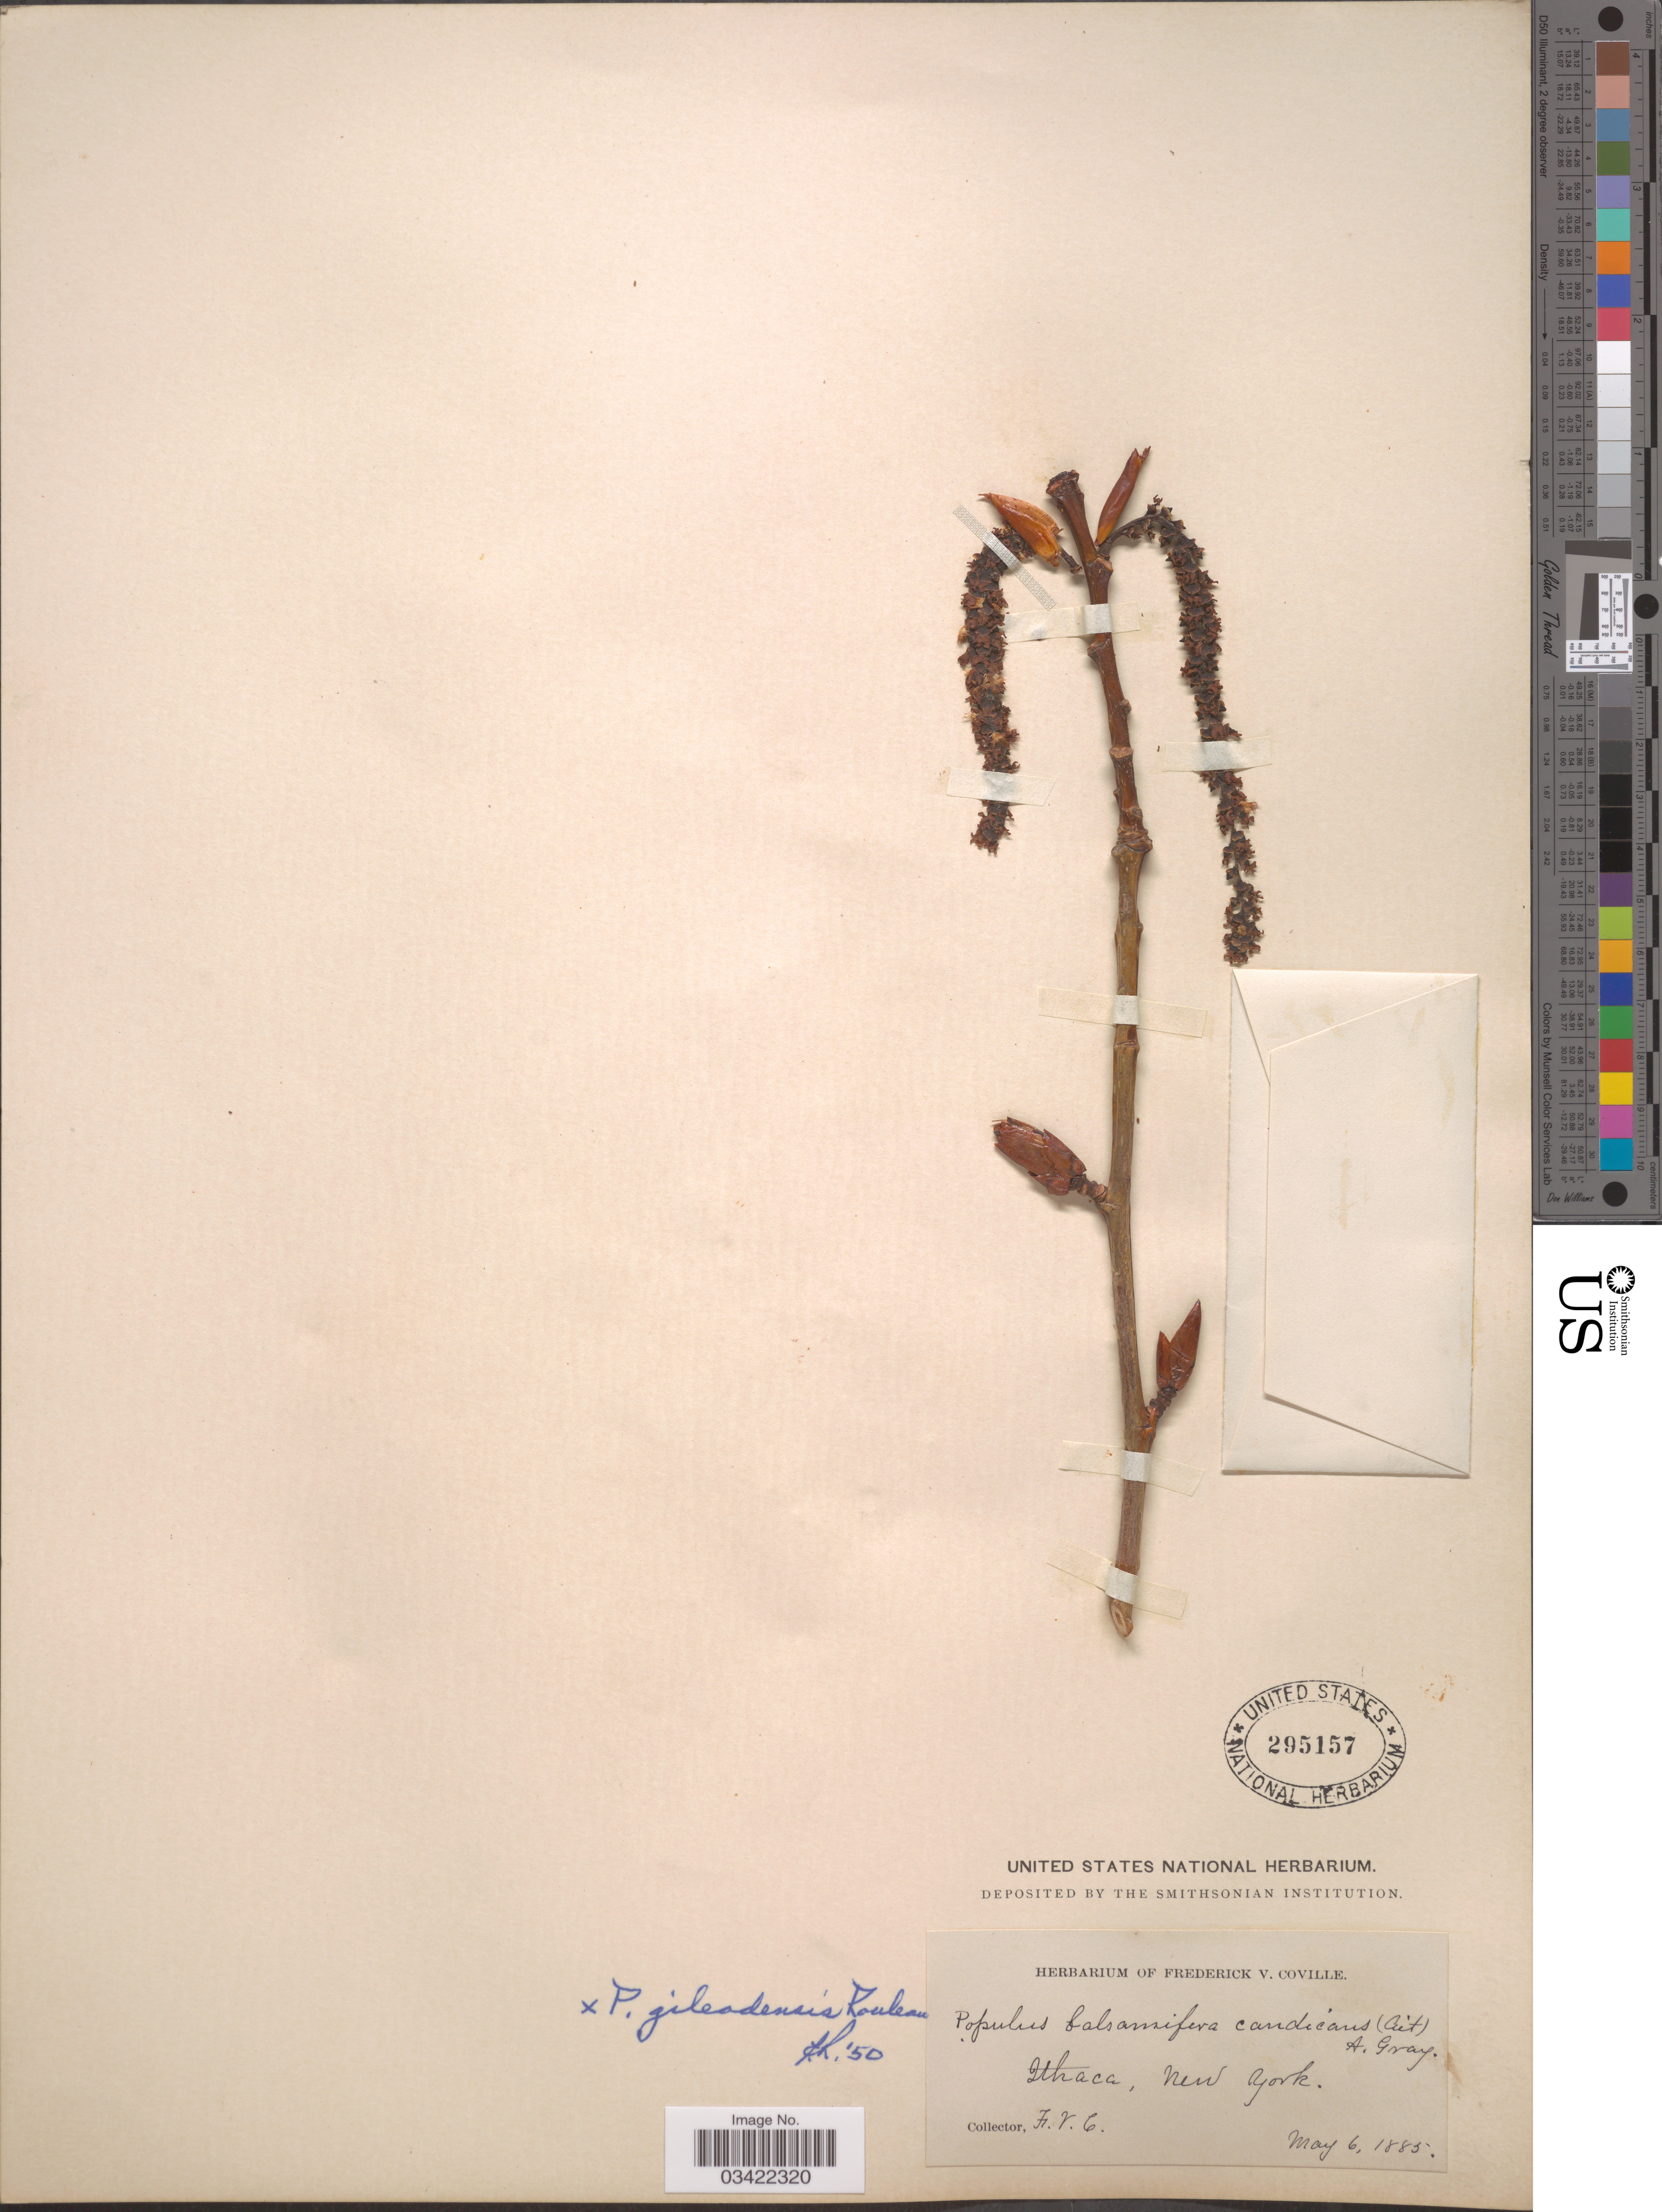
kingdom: Plantae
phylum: Tracheophyta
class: Magnoliopsida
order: Malpighiales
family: Salicaceae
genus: Populus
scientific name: Populus x jackii 'Balm of Gilead'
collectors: F. V. Coville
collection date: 1885-05-06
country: United States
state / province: New York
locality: Ithaca.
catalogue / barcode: US 295157